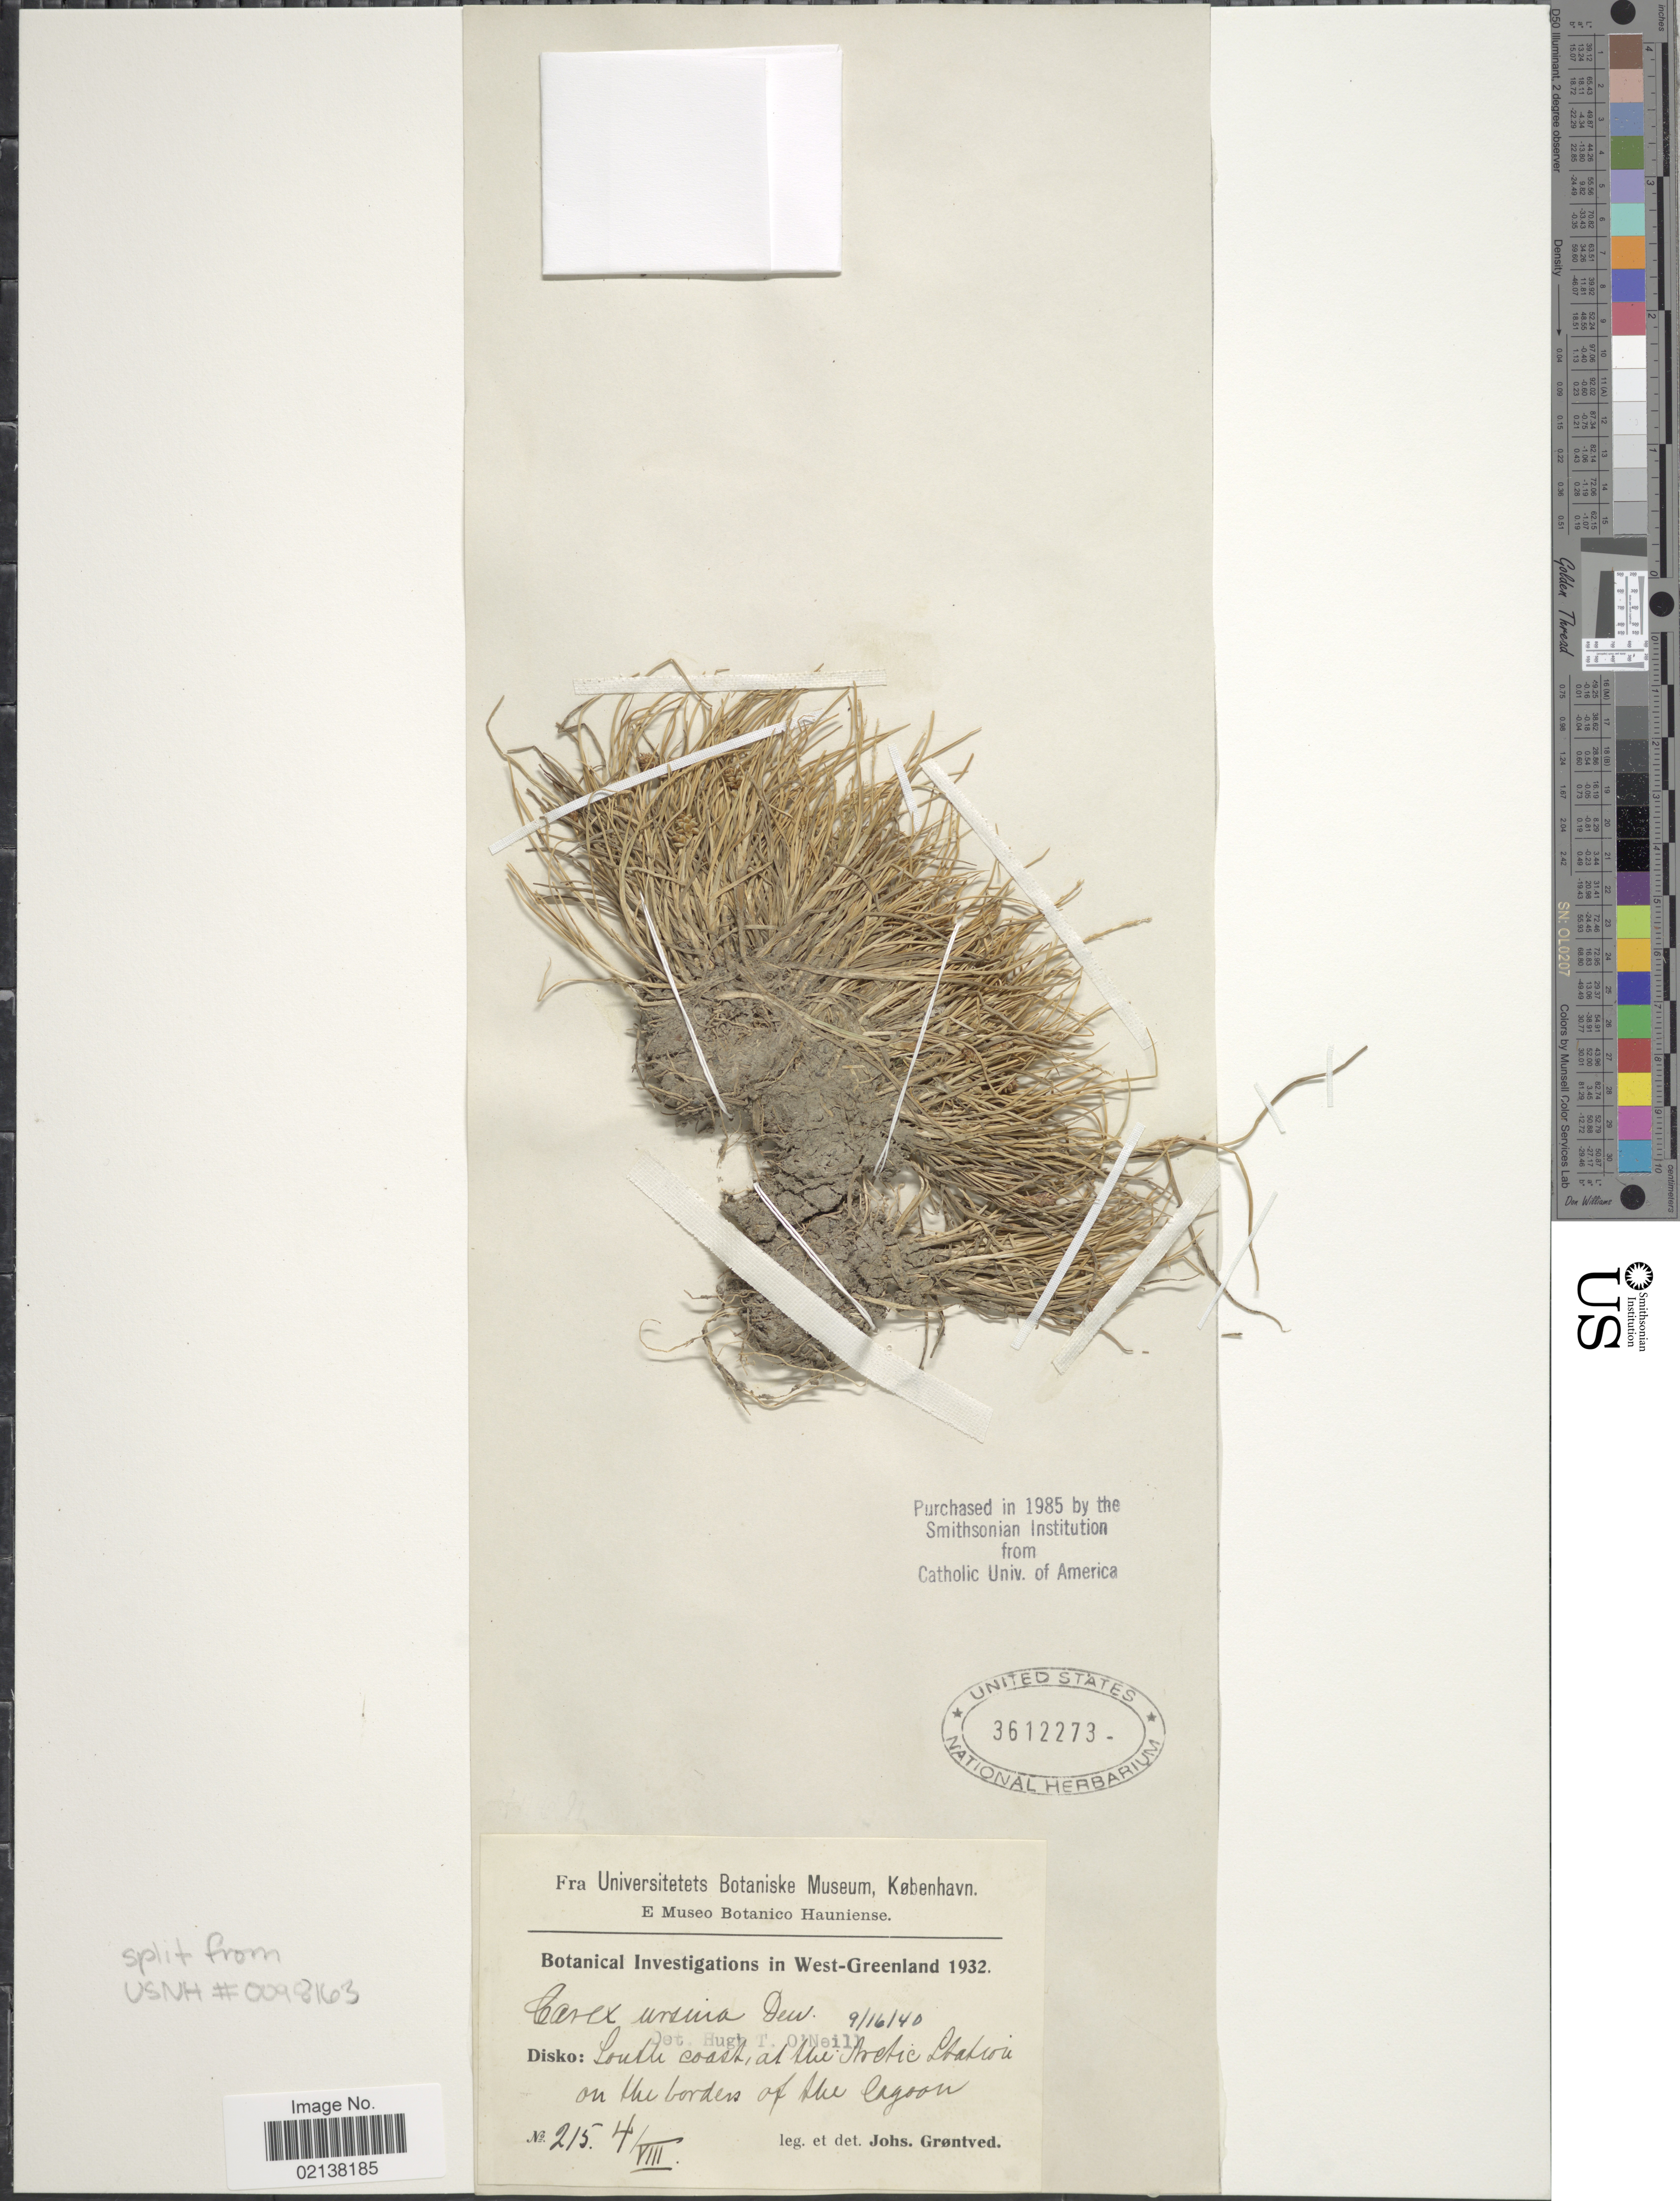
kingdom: Plantae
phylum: Tracheophyta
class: Liliopsida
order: Poales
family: Cyperaceae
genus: Carex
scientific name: Carex ursina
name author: Dewey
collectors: J. Grøntved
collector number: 215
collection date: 1932-08-04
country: Greenland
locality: West-Greenland. Disko: South coast, at the Arctic Station on the borders of the lagoon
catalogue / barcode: US 3612273